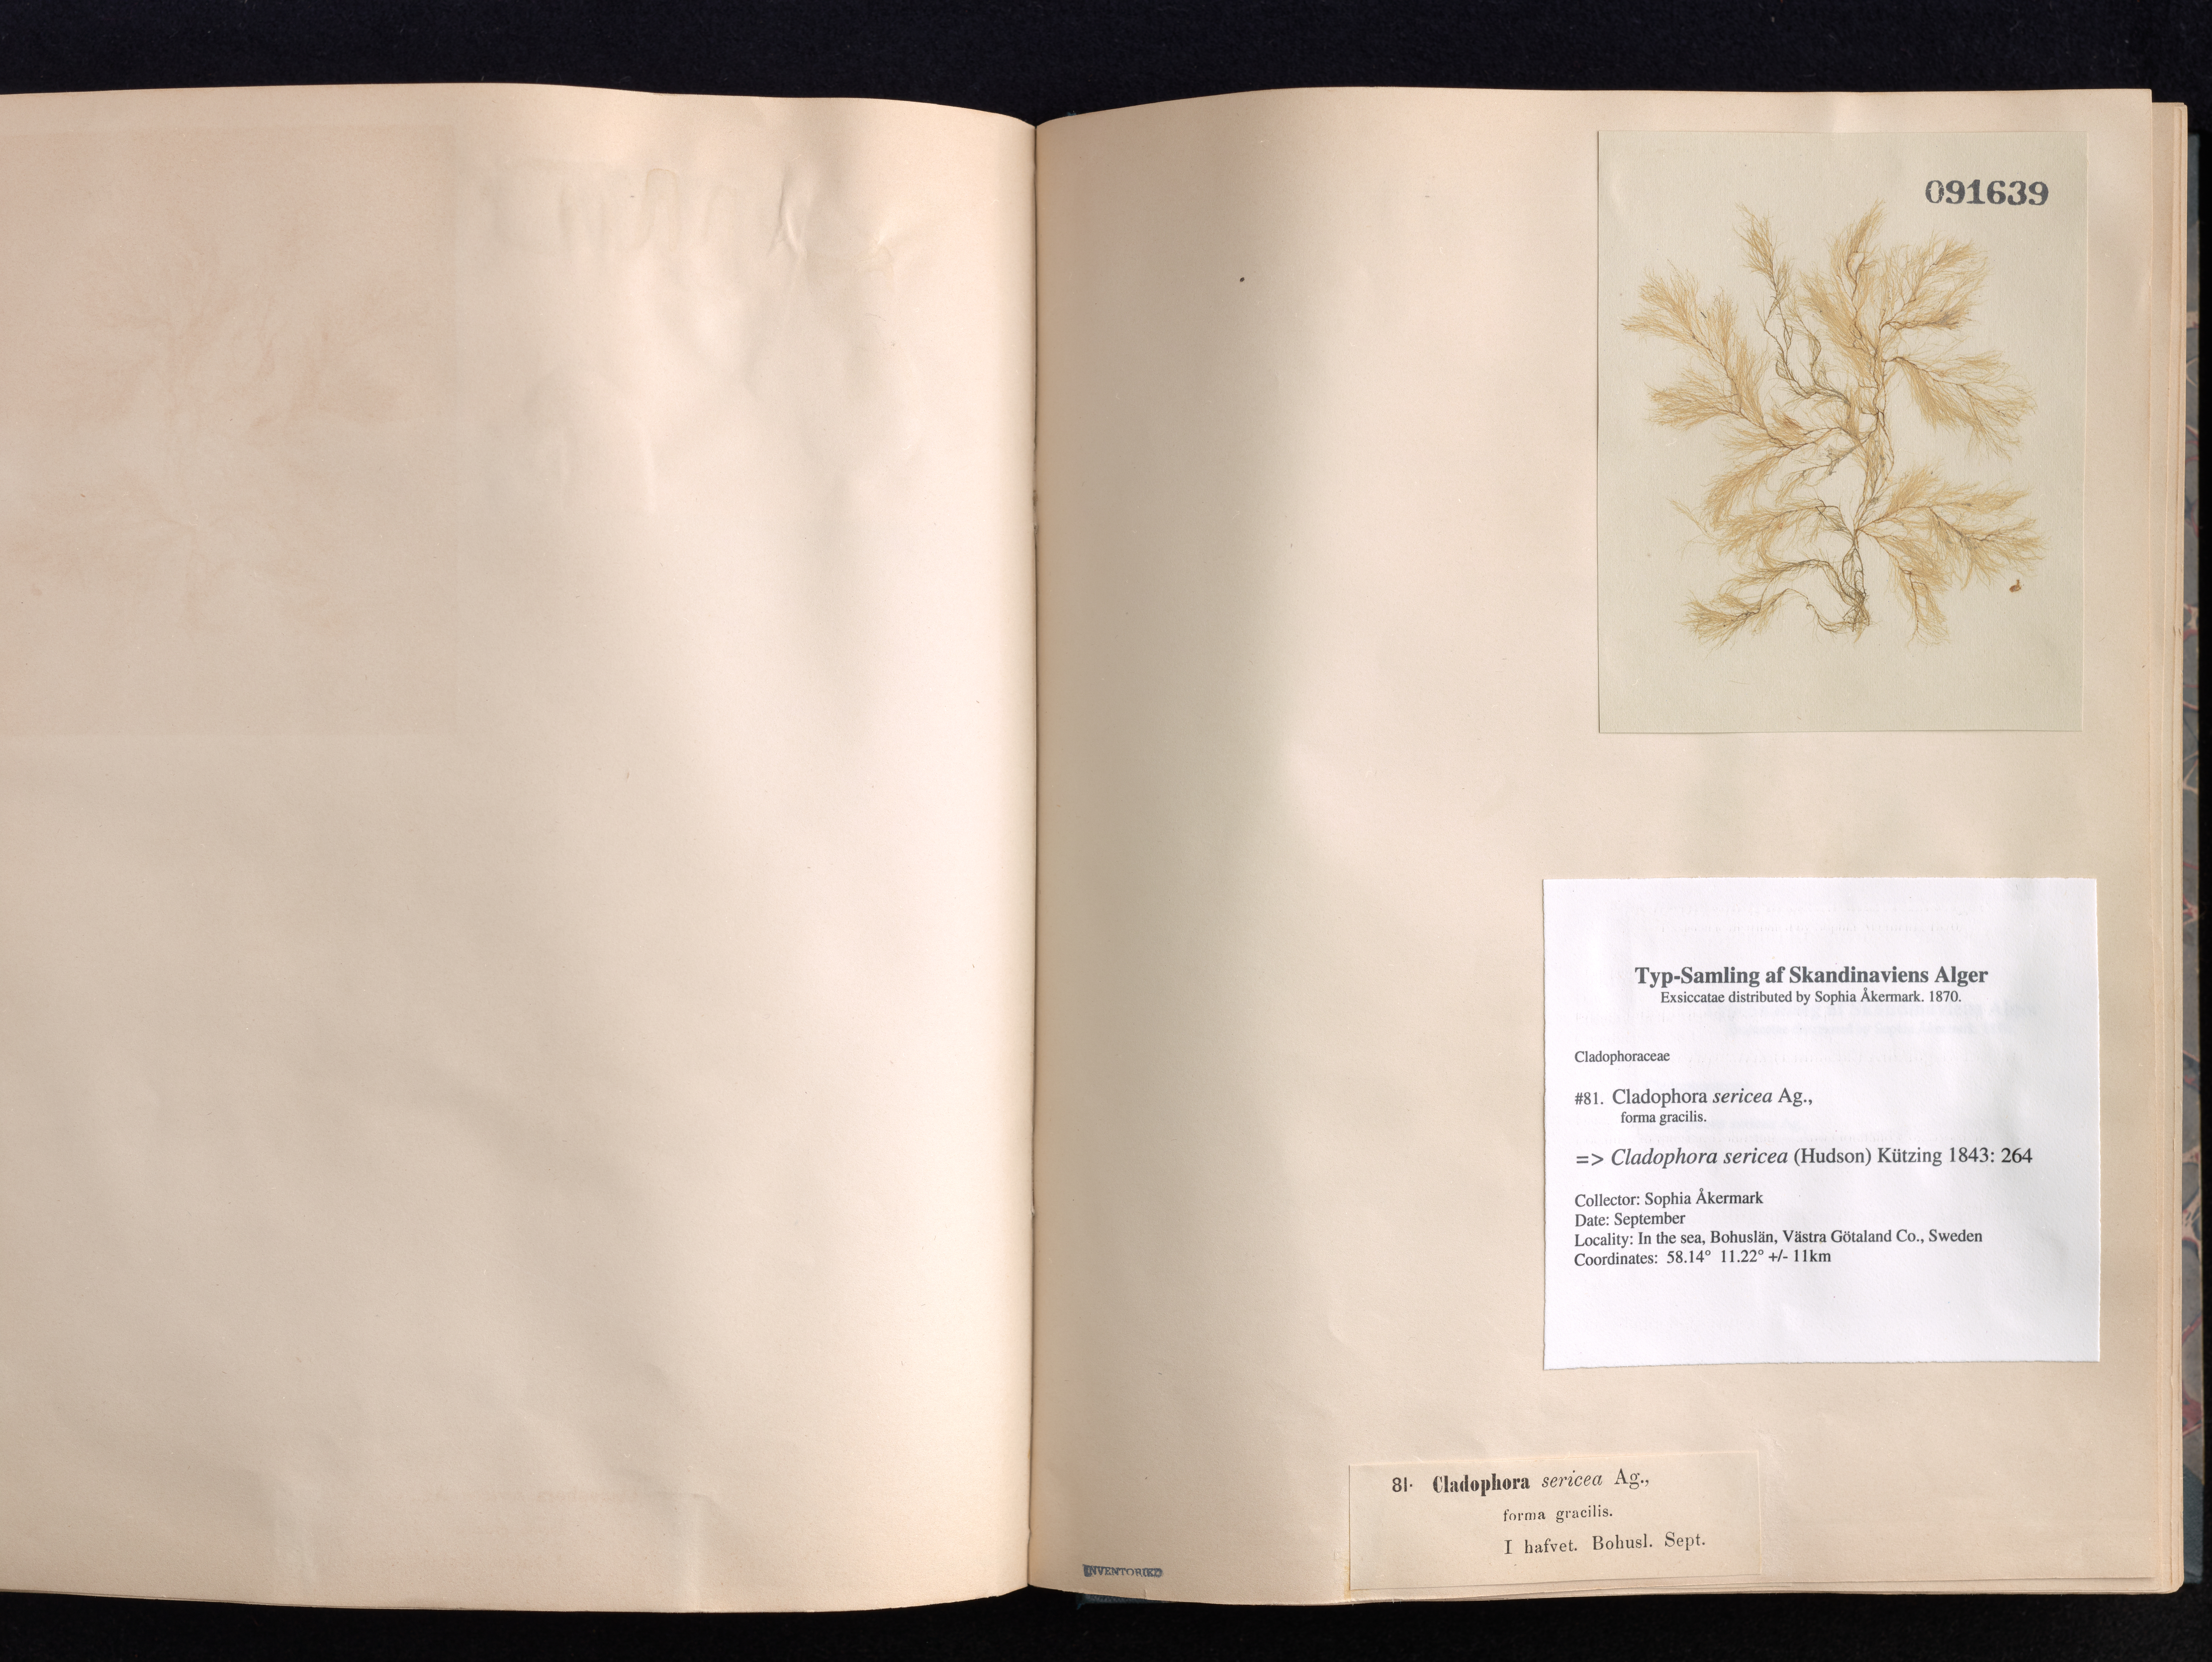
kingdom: Plantae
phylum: Chlorophyta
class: Ulvophyceae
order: Cladophorales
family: Cladophoraceae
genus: Cladophora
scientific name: Cladophora sericea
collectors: S. Akermark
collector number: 81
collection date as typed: Sep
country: Sweden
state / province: Västra Götaland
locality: Bohuslan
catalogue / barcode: US 91639